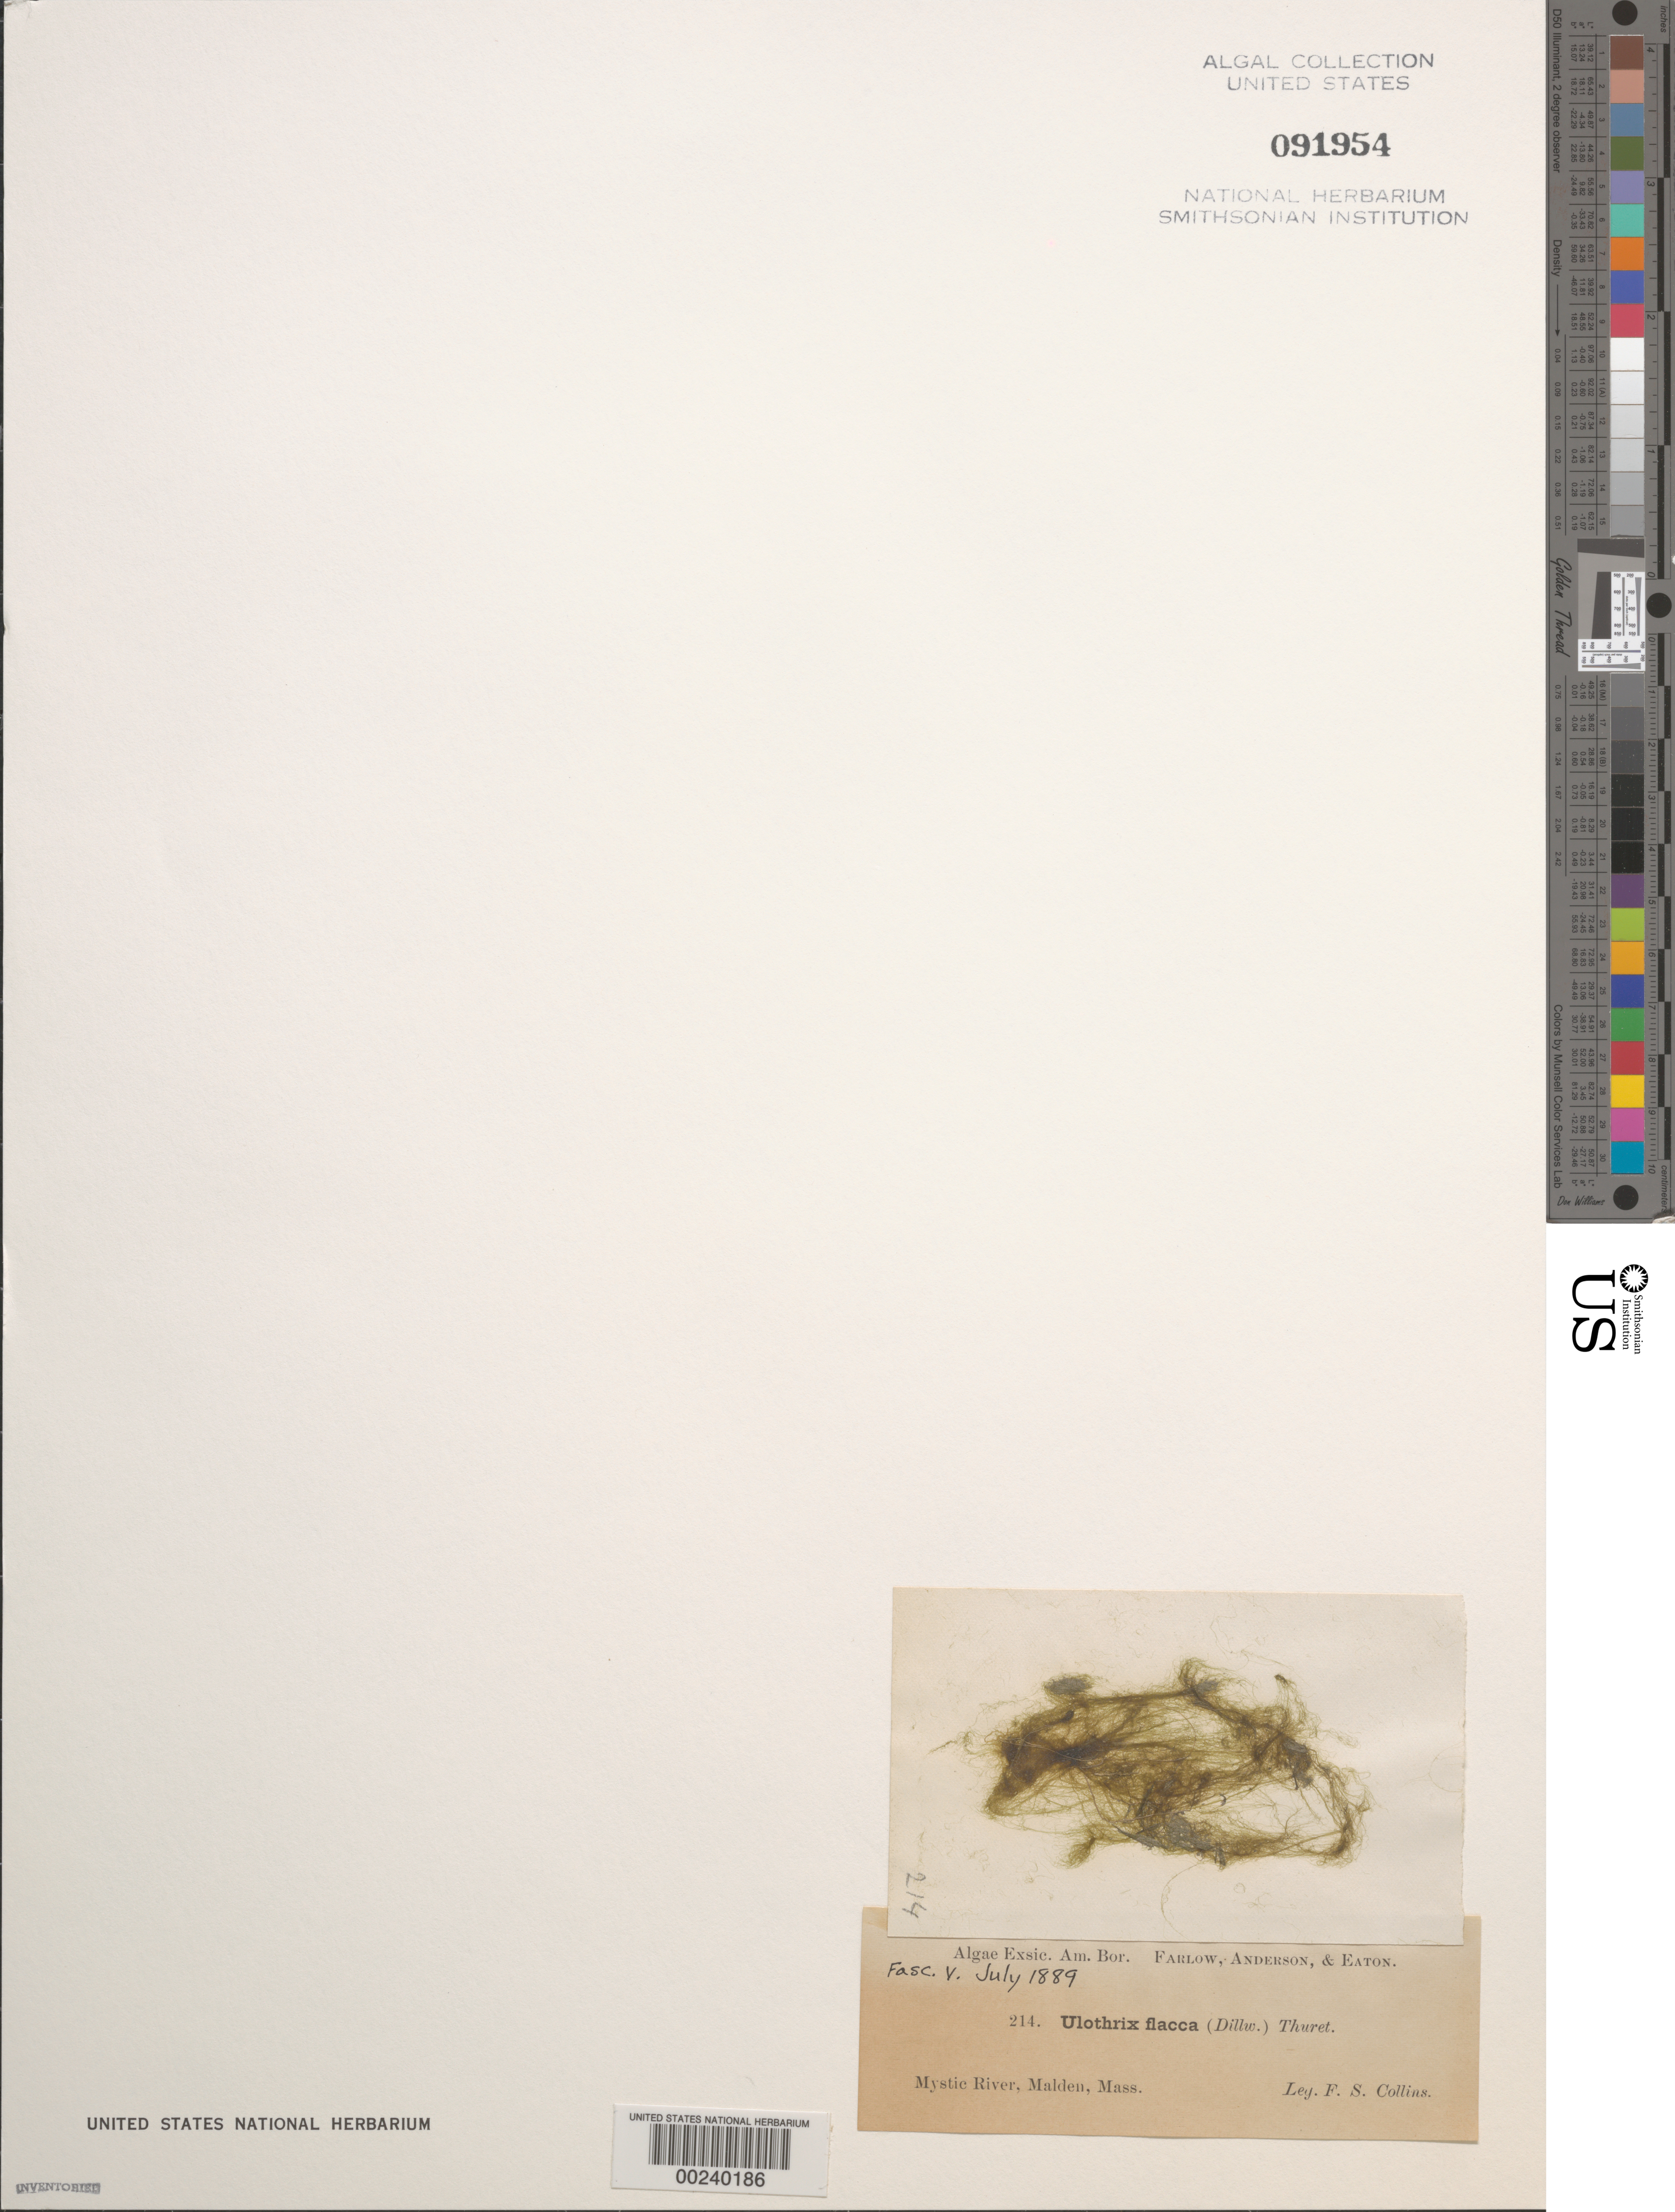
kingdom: Plantae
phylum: Chlorophyta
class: Ulvophyceae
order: Ulotrichales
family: Ulotrichaceae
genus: Ulothrix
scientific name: Ulothrix flacca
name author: (Dillwyn) Thur. in Le Jol.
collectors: F. Collins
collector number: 214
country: United States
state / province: Massachusetts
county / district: Middlesex County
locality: Mystic River, Malden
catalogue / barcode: US 91954